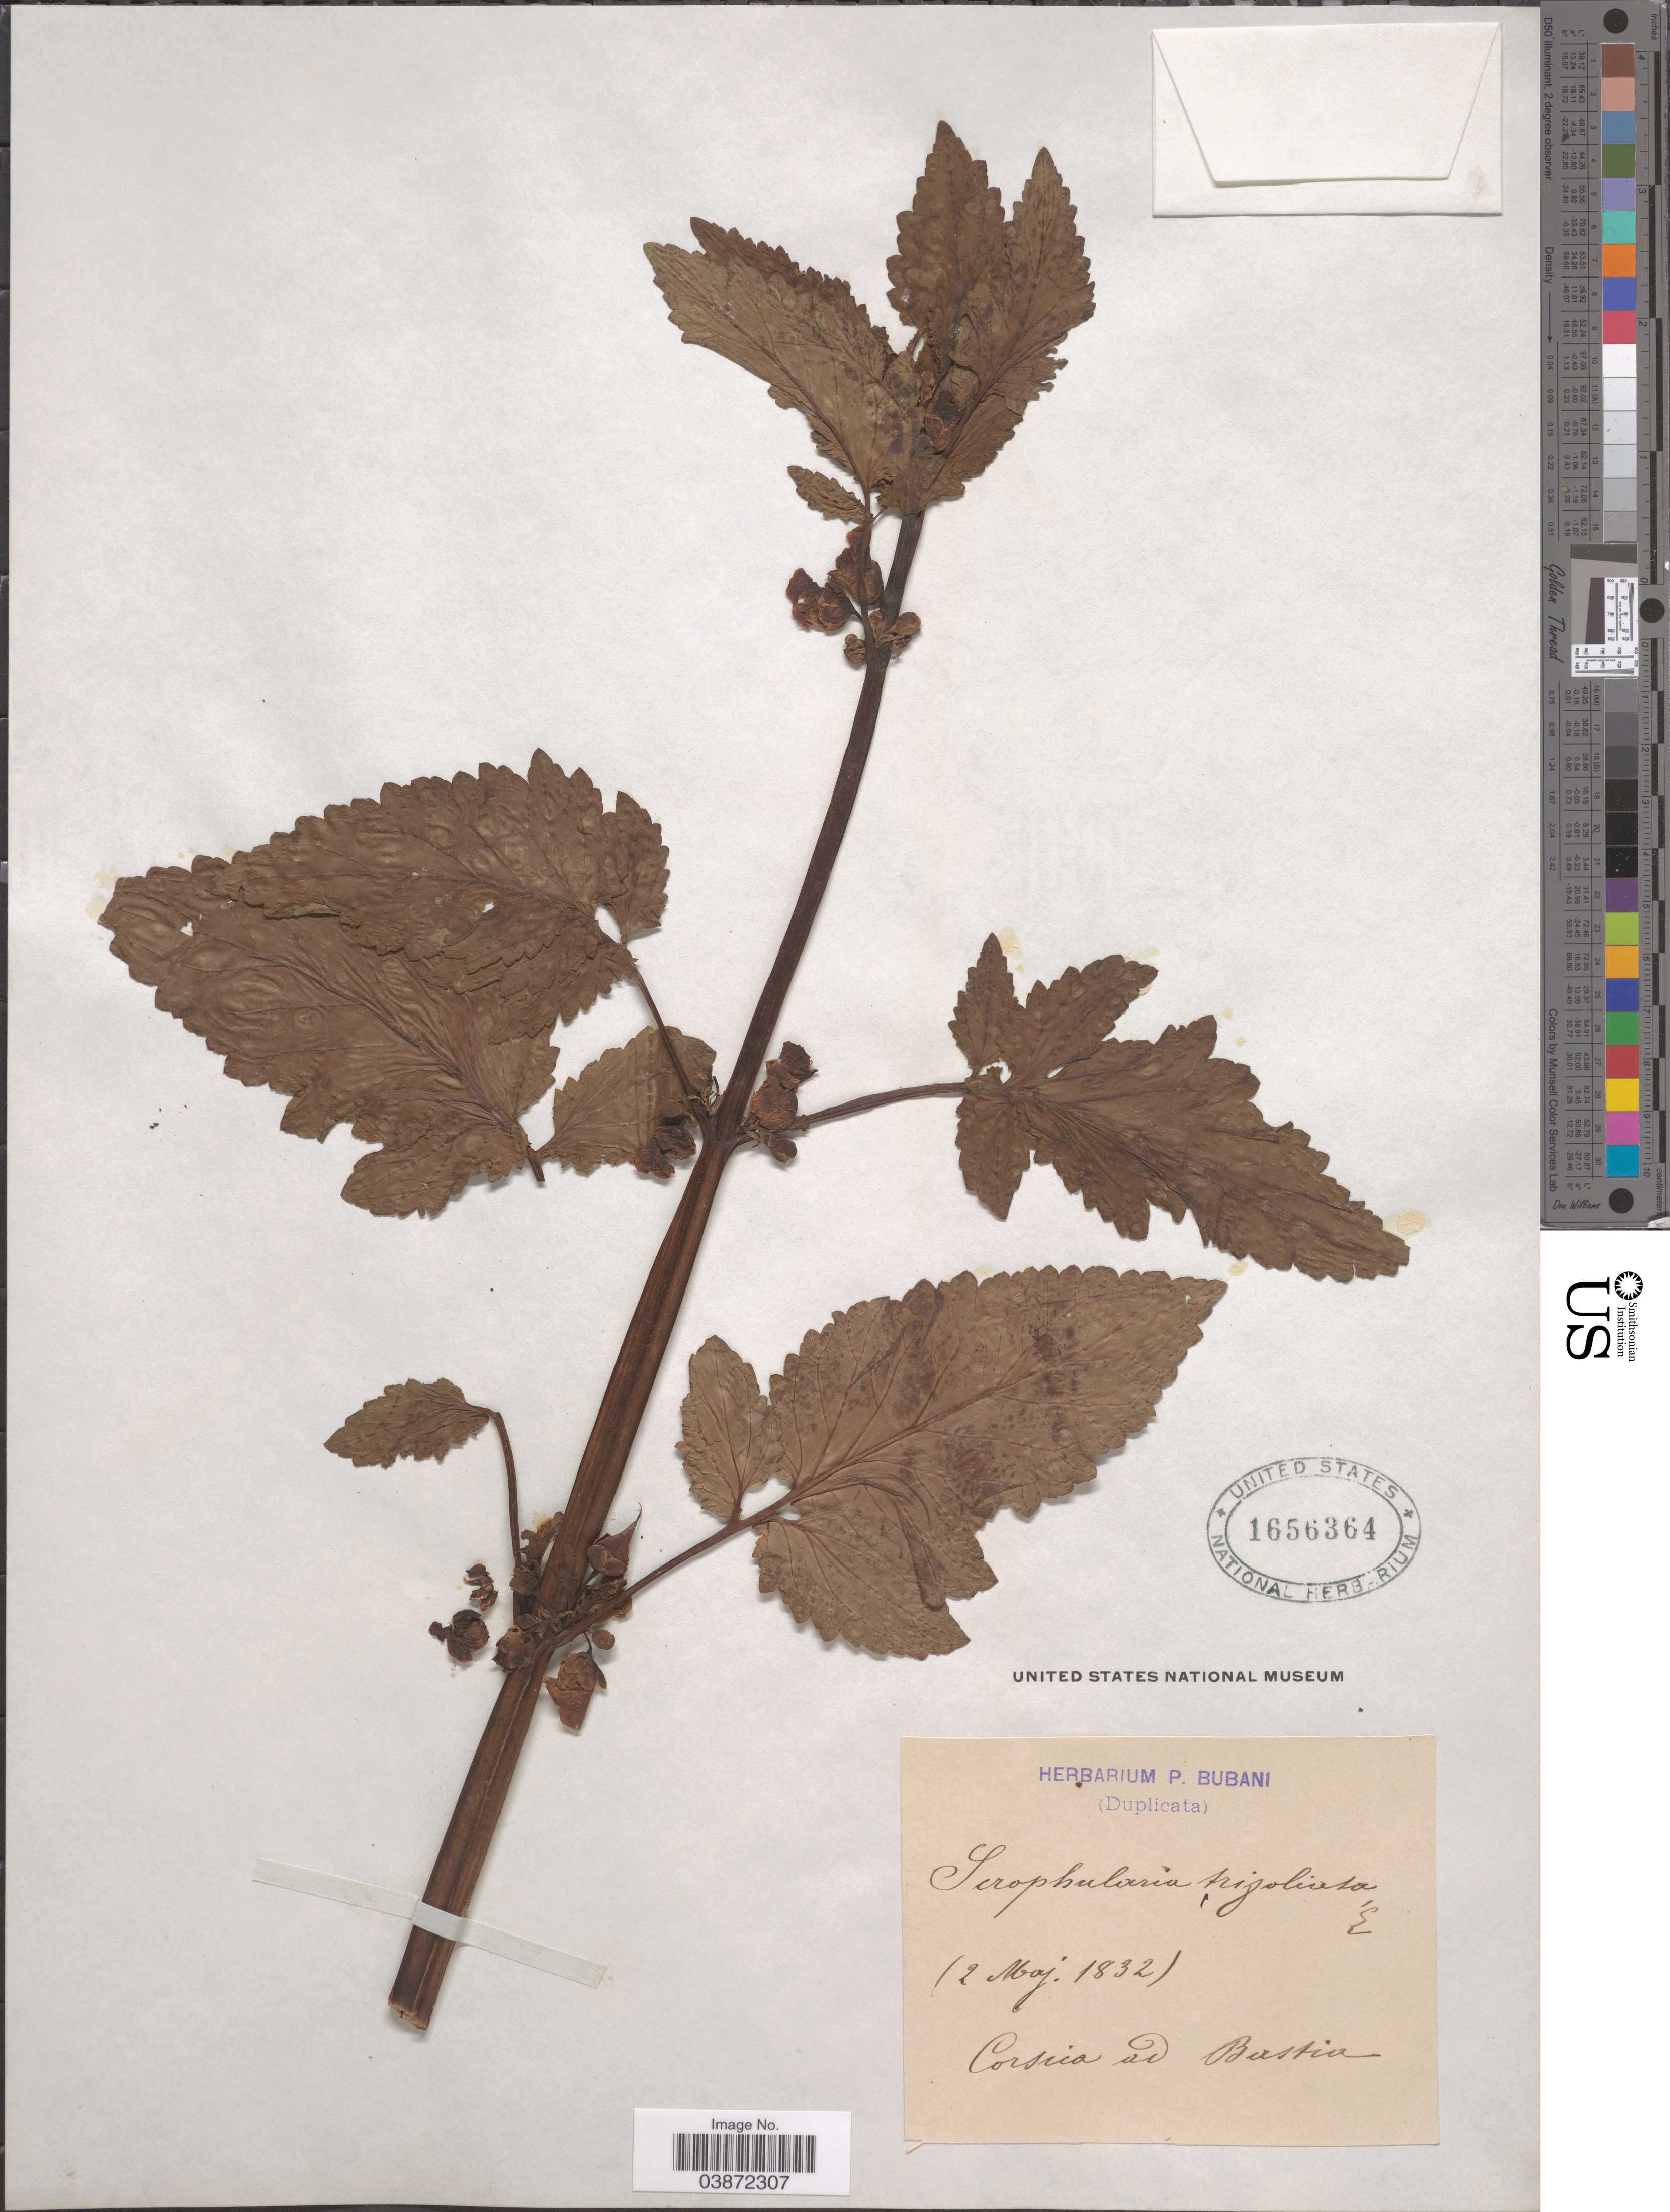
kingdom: Plantae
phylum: Tracheophyta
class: Magnoliopsida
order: Lamiales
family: Scrophulariaceae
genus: Scrophularia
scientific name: Scrophularia trifoliata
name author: L.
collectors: ex herb. P. Bubani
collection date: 1832-05-02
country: France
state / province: Corsica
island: Corse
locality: Corsica ad Bastia.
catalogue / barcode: US 1656364